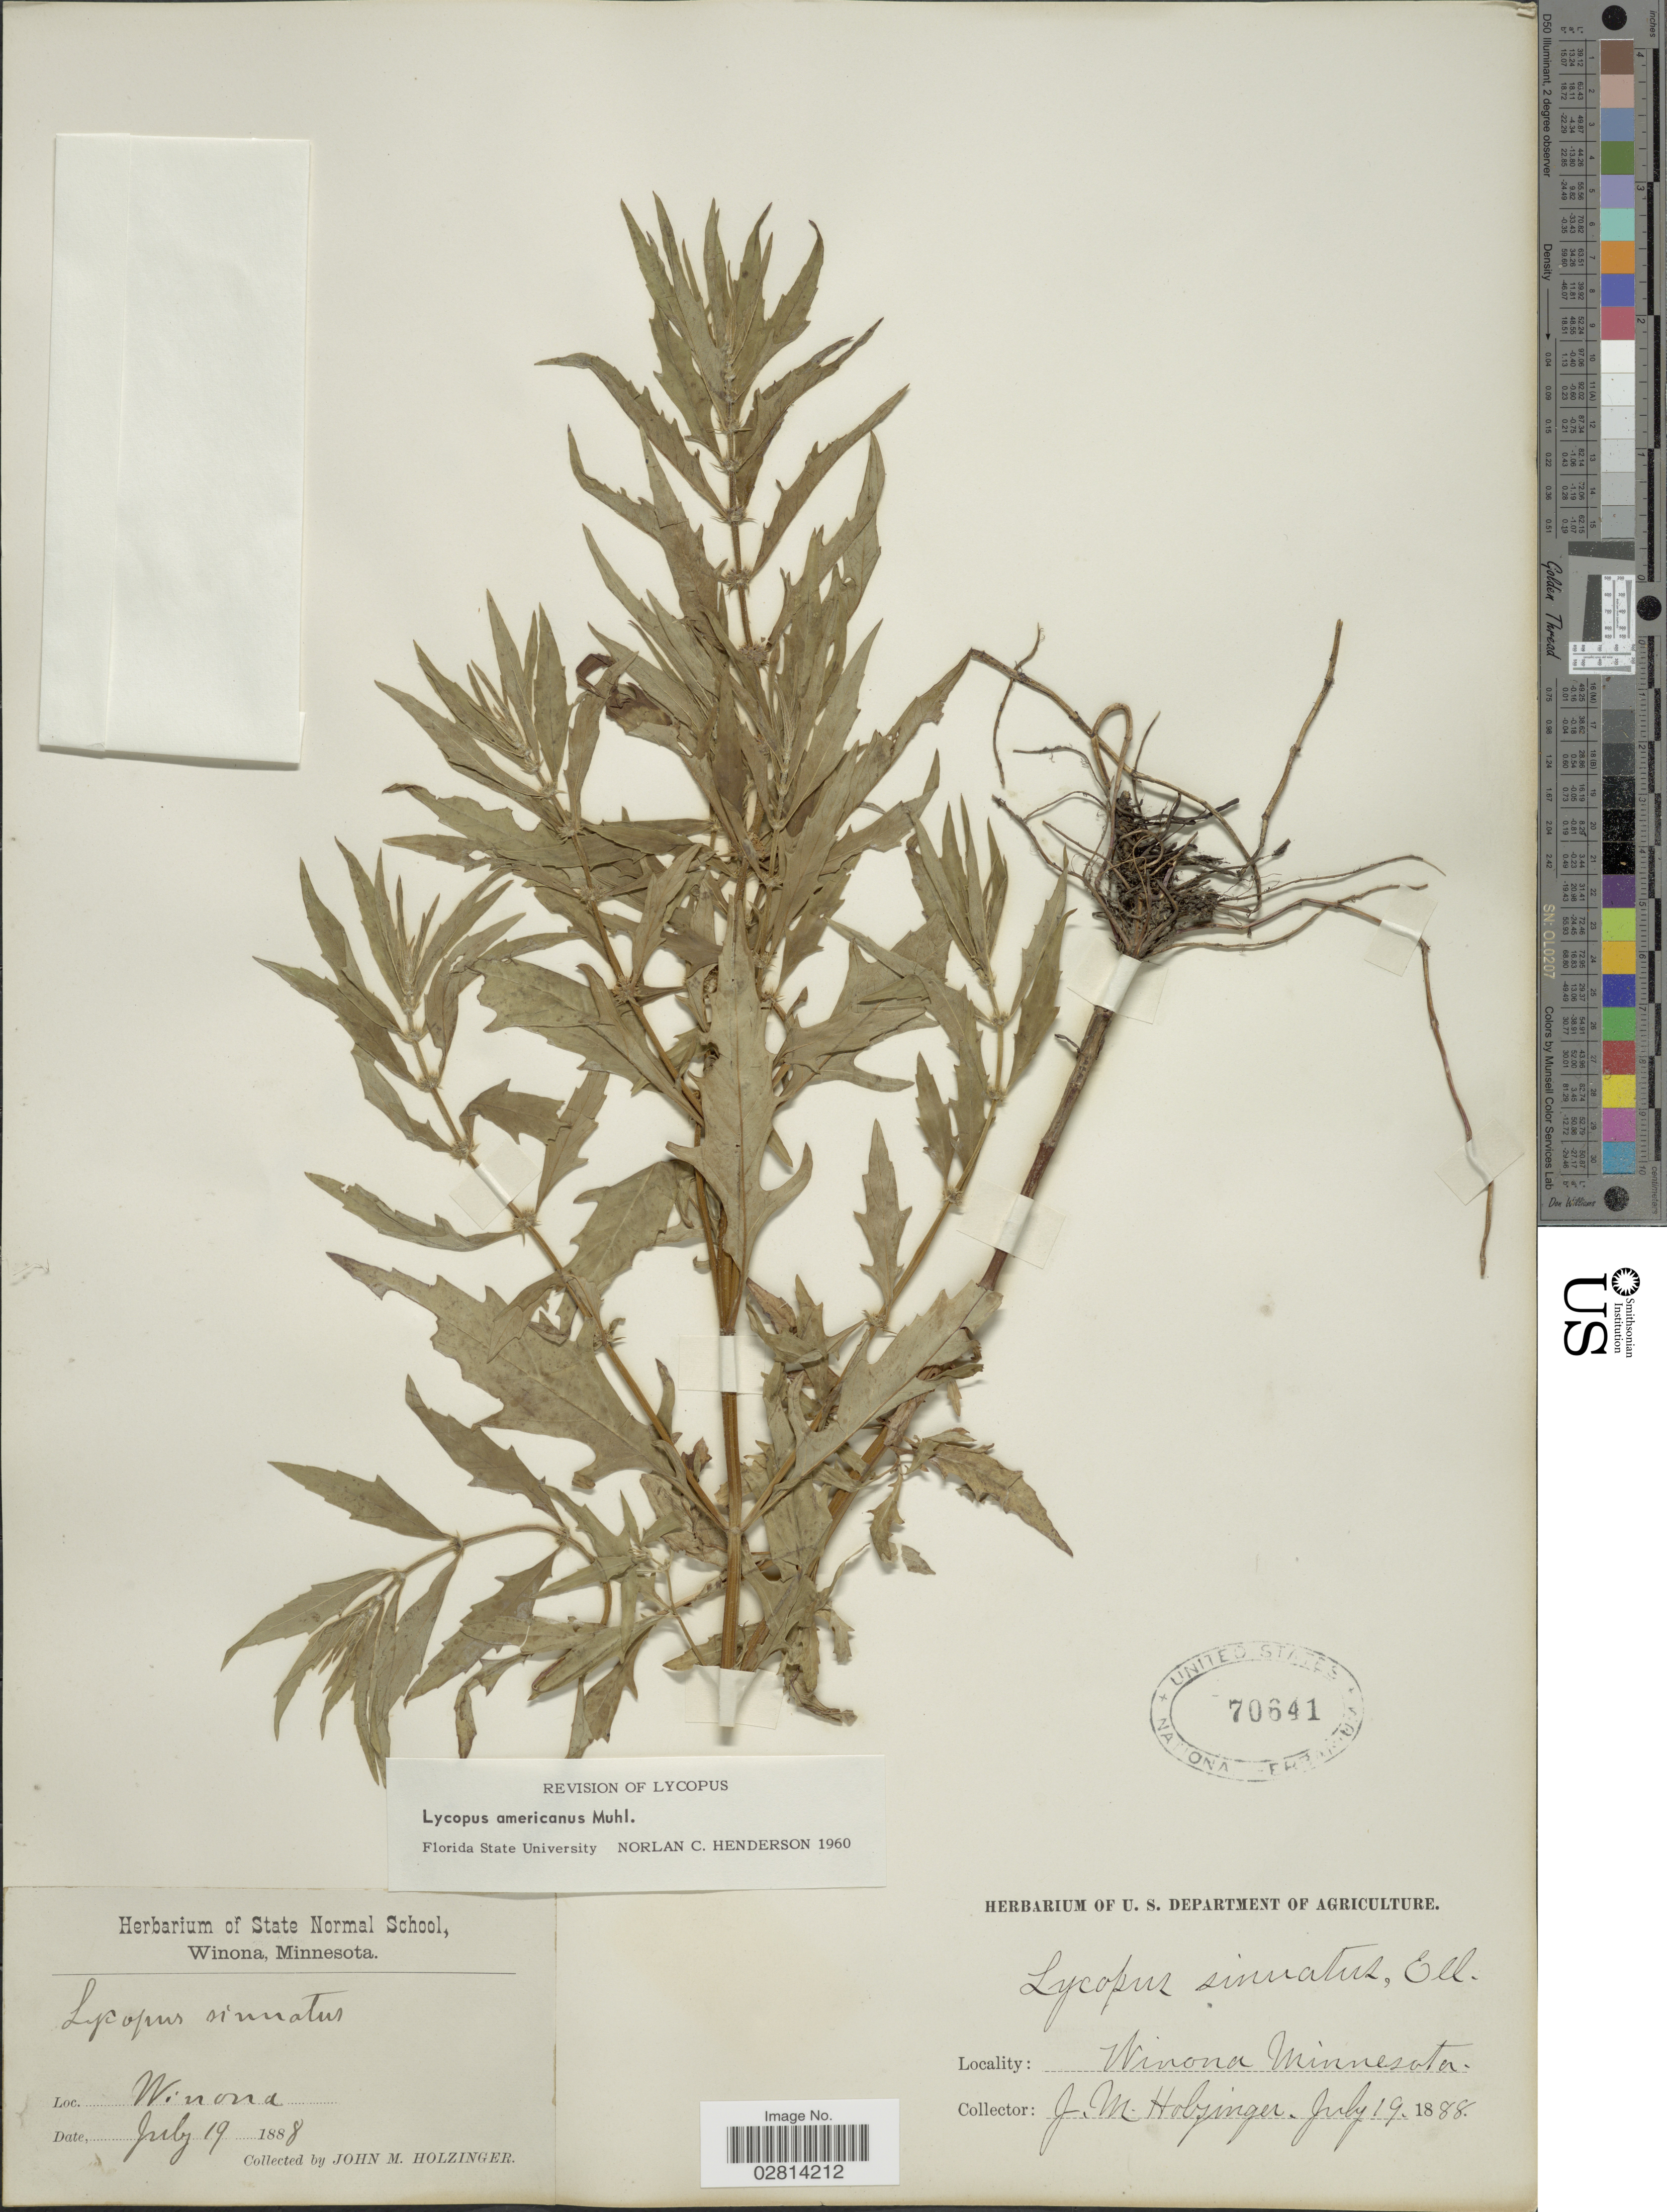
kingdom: Plantae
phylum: Tracheophyta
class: Magnoliopsida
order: Lamiales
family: Lamiaceae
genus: Lycopus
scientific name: Lycopus americanus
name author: Muhl. ex W.P.C. Barton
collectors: J. M. Holzinger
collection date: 1888-07-19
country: United States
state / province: Minnesota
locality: Winona, Minnesota.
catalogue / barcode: US 70641